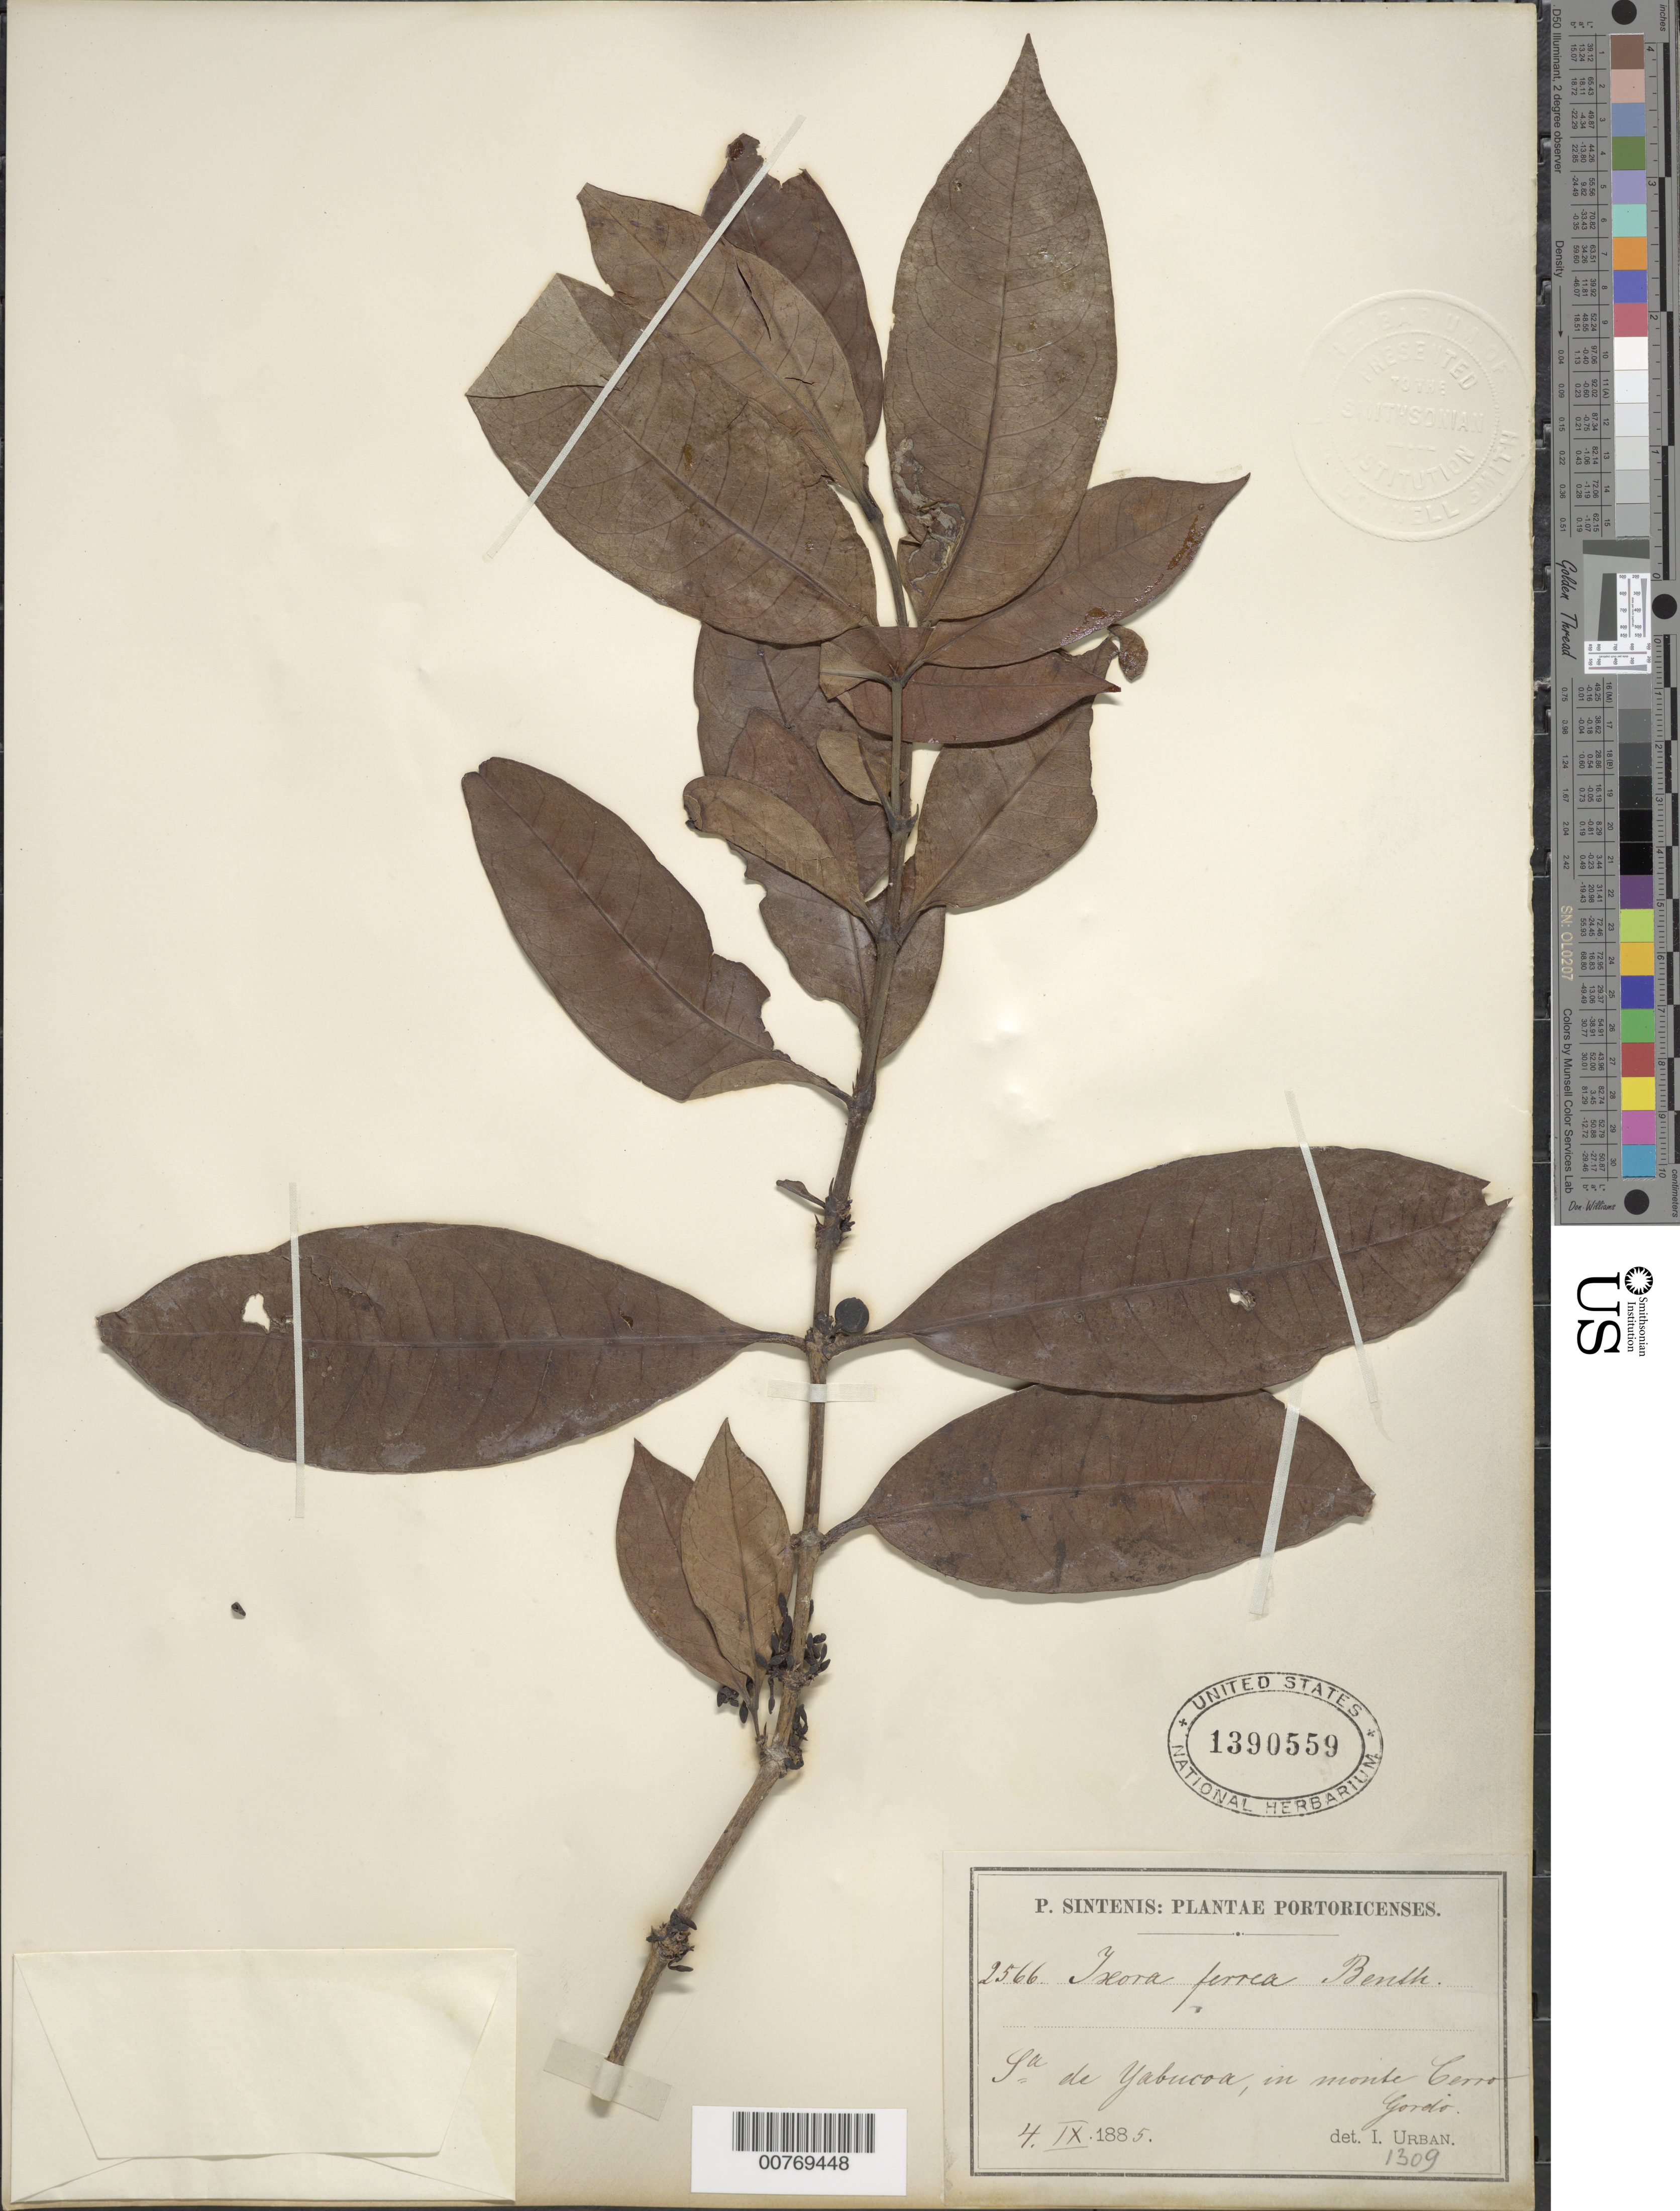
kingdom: Plantae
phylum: Tracheophyta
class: Magnoliopsida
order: Gentianales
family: Rubiaceae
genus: Ixora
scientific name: Ixora ferrea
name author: (Jacq.) Benth.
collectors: P. Sintenis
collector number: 2566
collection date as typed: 04 Sep 1885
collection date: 1885-09-04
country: Puerto Rico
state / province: Yabucoa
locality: Sierra de Yabucoa, in monte Cerro Gordo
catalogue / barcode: US 1390559